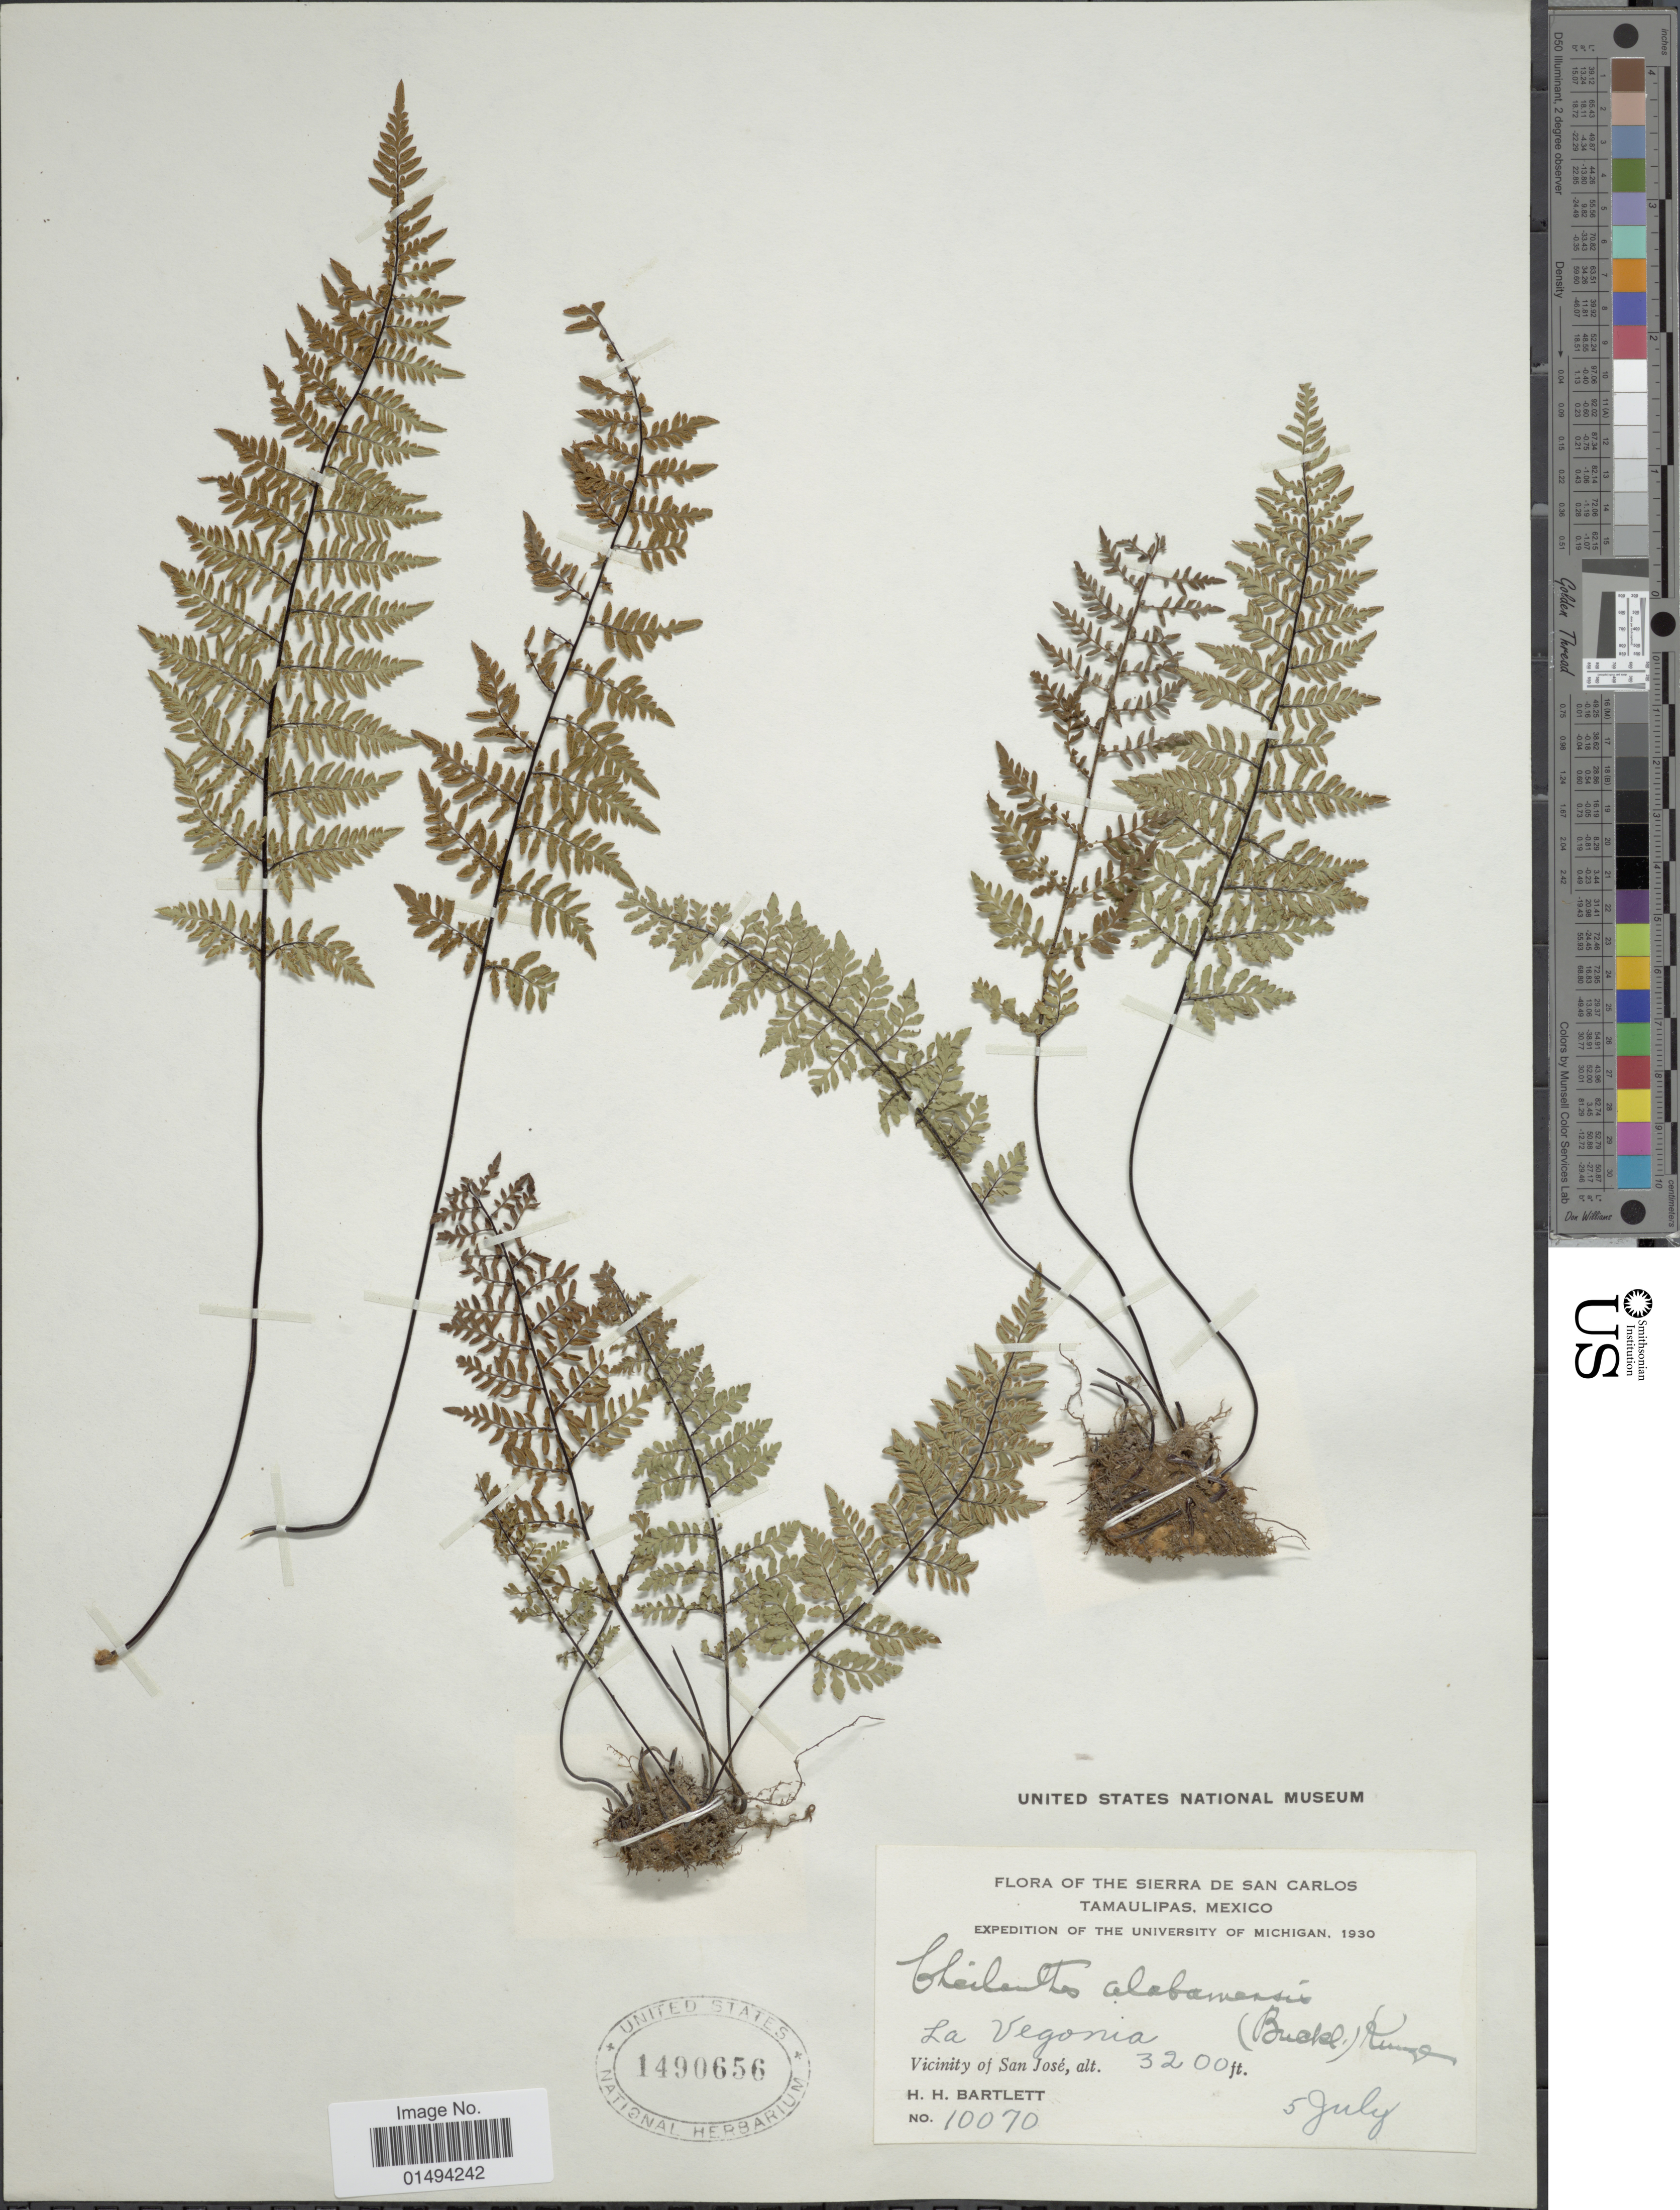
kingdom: Plantae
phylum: Tracheophyta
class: Polypodiopsida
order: Polypodiales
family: Pteridaceae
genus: Myriopteris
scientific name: Myriopteris alabamensis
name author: (Buckley) Grusz & Windham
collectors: H. H. Bartlett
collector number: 10070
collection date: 1930-07-05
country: Mexico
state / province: Tamaulipas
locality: The Sierra de San Carlos, La Vegonia, Vicinity of San Jose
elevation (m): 975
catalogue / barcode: US 1490656